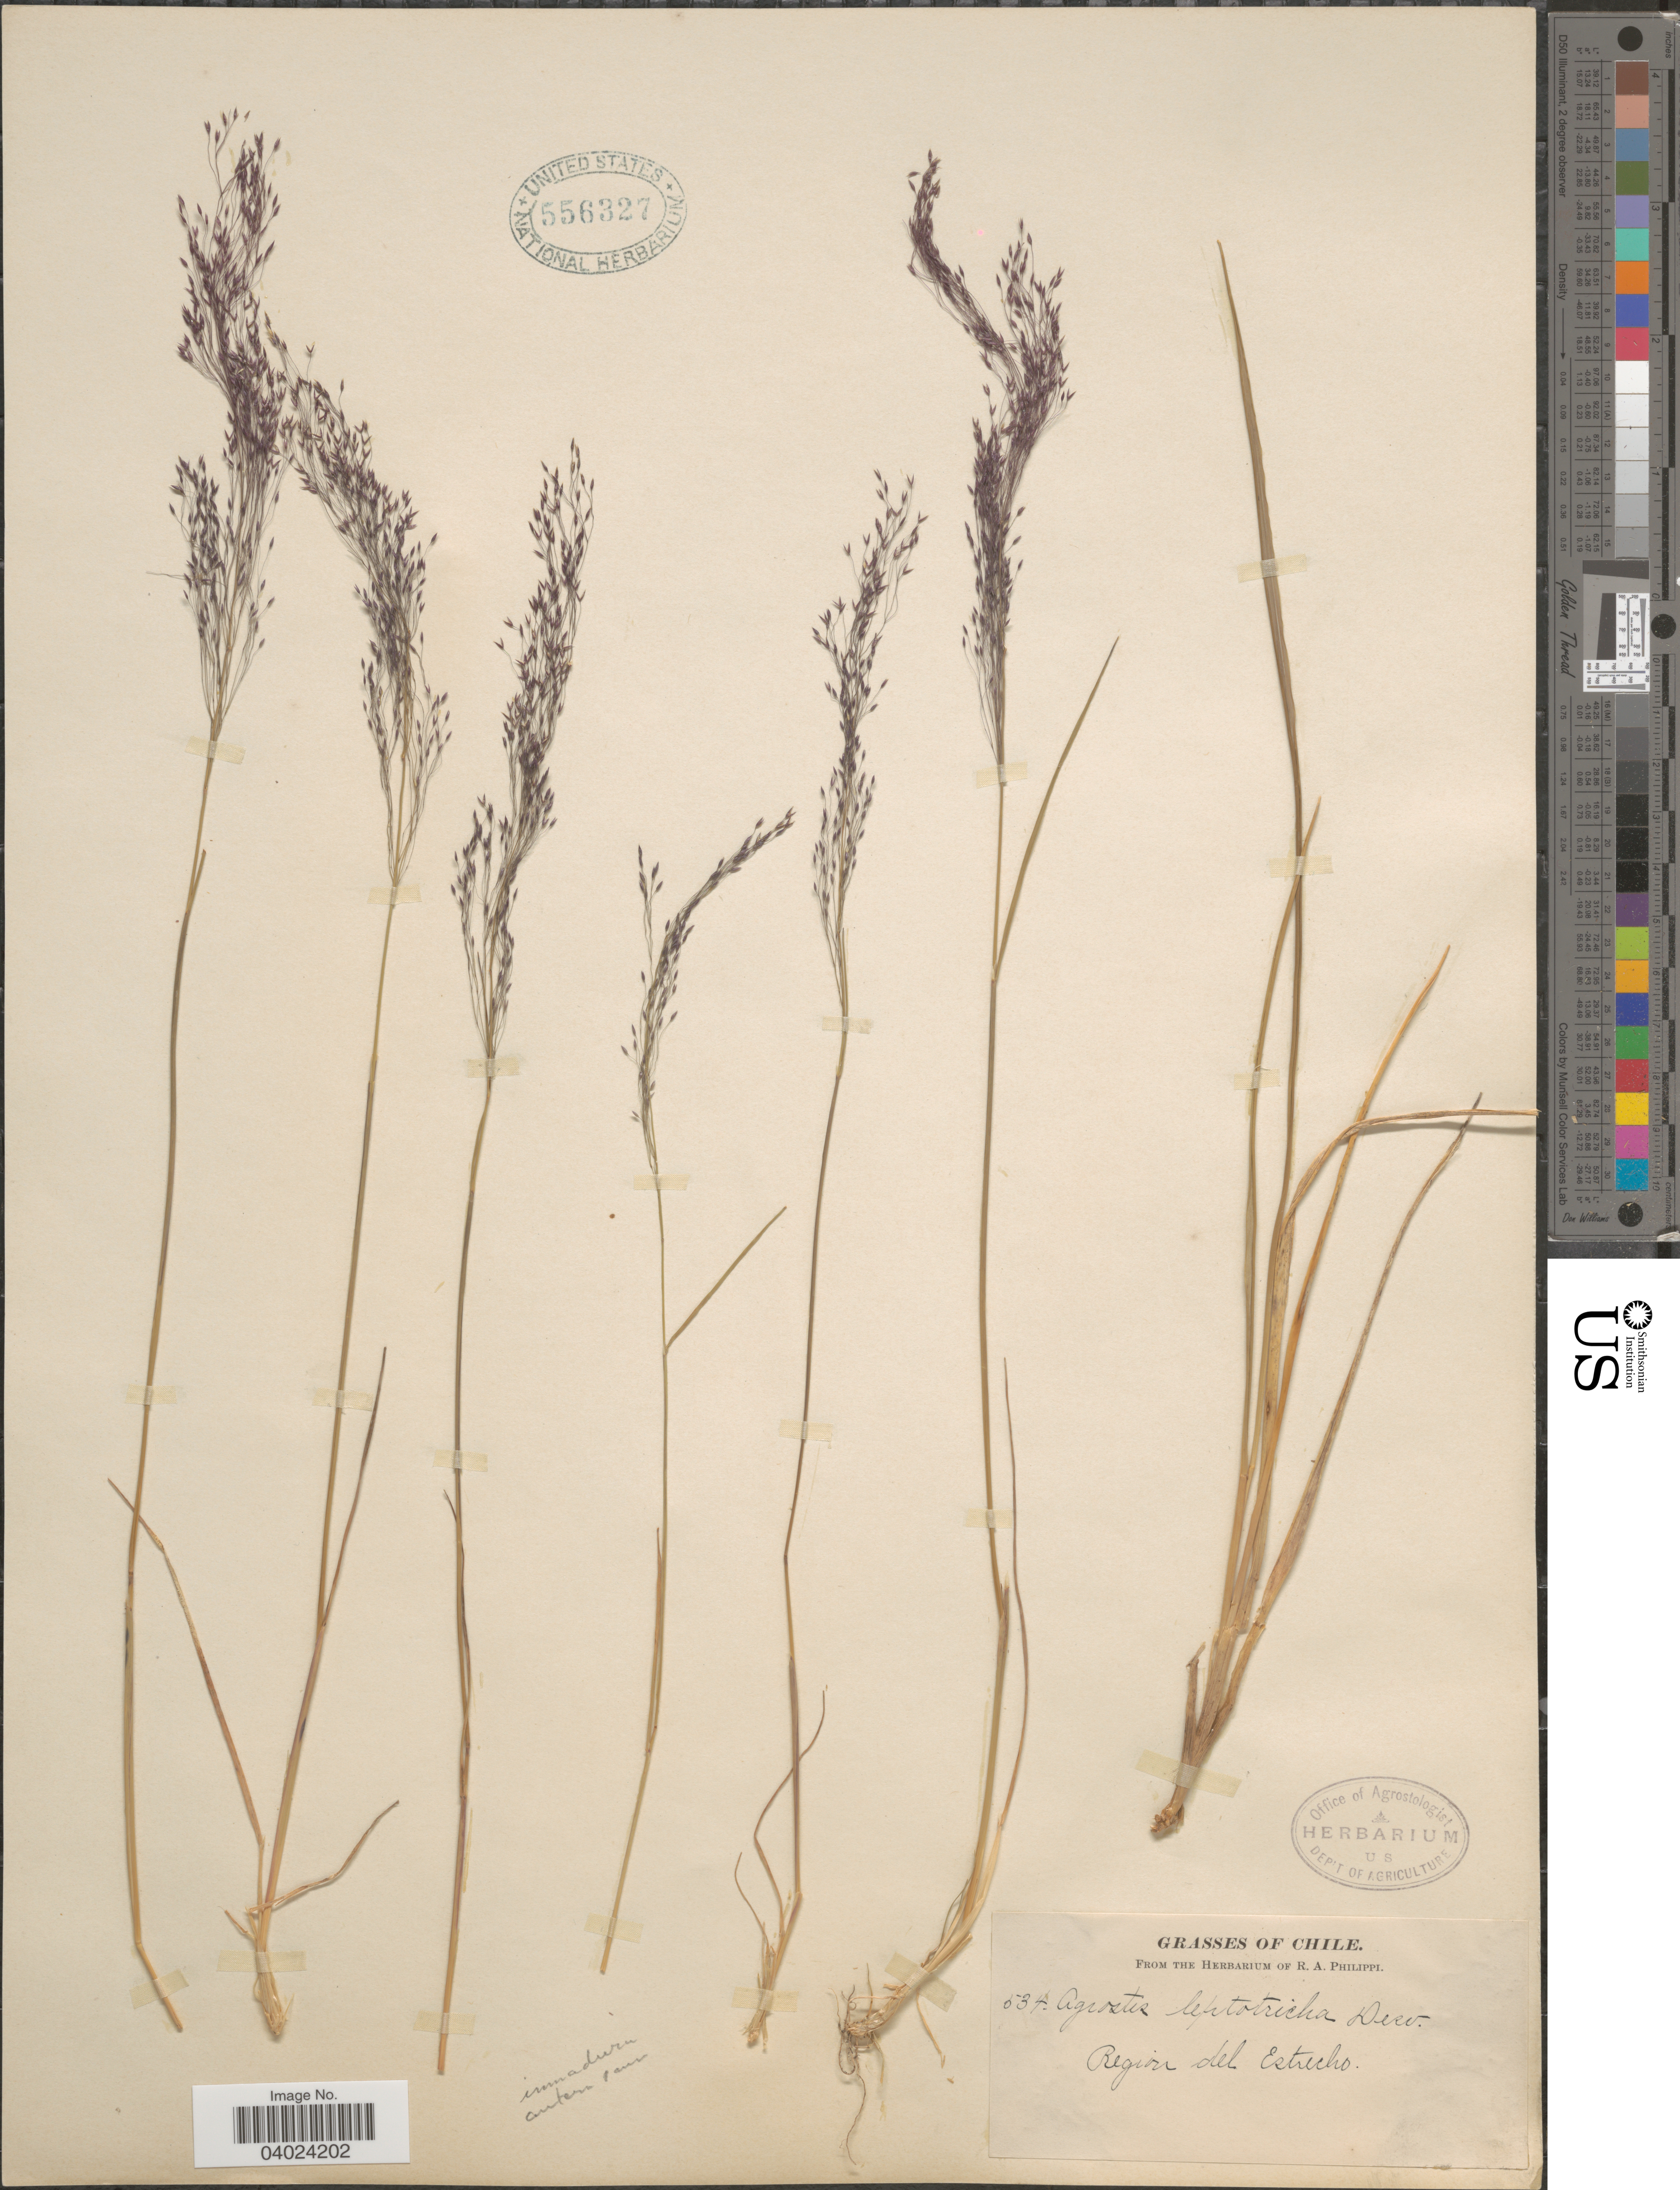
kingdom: Plantae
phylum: Tracheophyta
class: Liliopsida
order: Poales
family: Poaceae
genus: Agrostis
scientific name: Agrostis leptotricha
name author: É. Desv.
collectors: ex. herb. R.A. Philippi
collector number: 534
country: Chile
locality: Region del Estrecho.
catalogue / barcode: US 556327